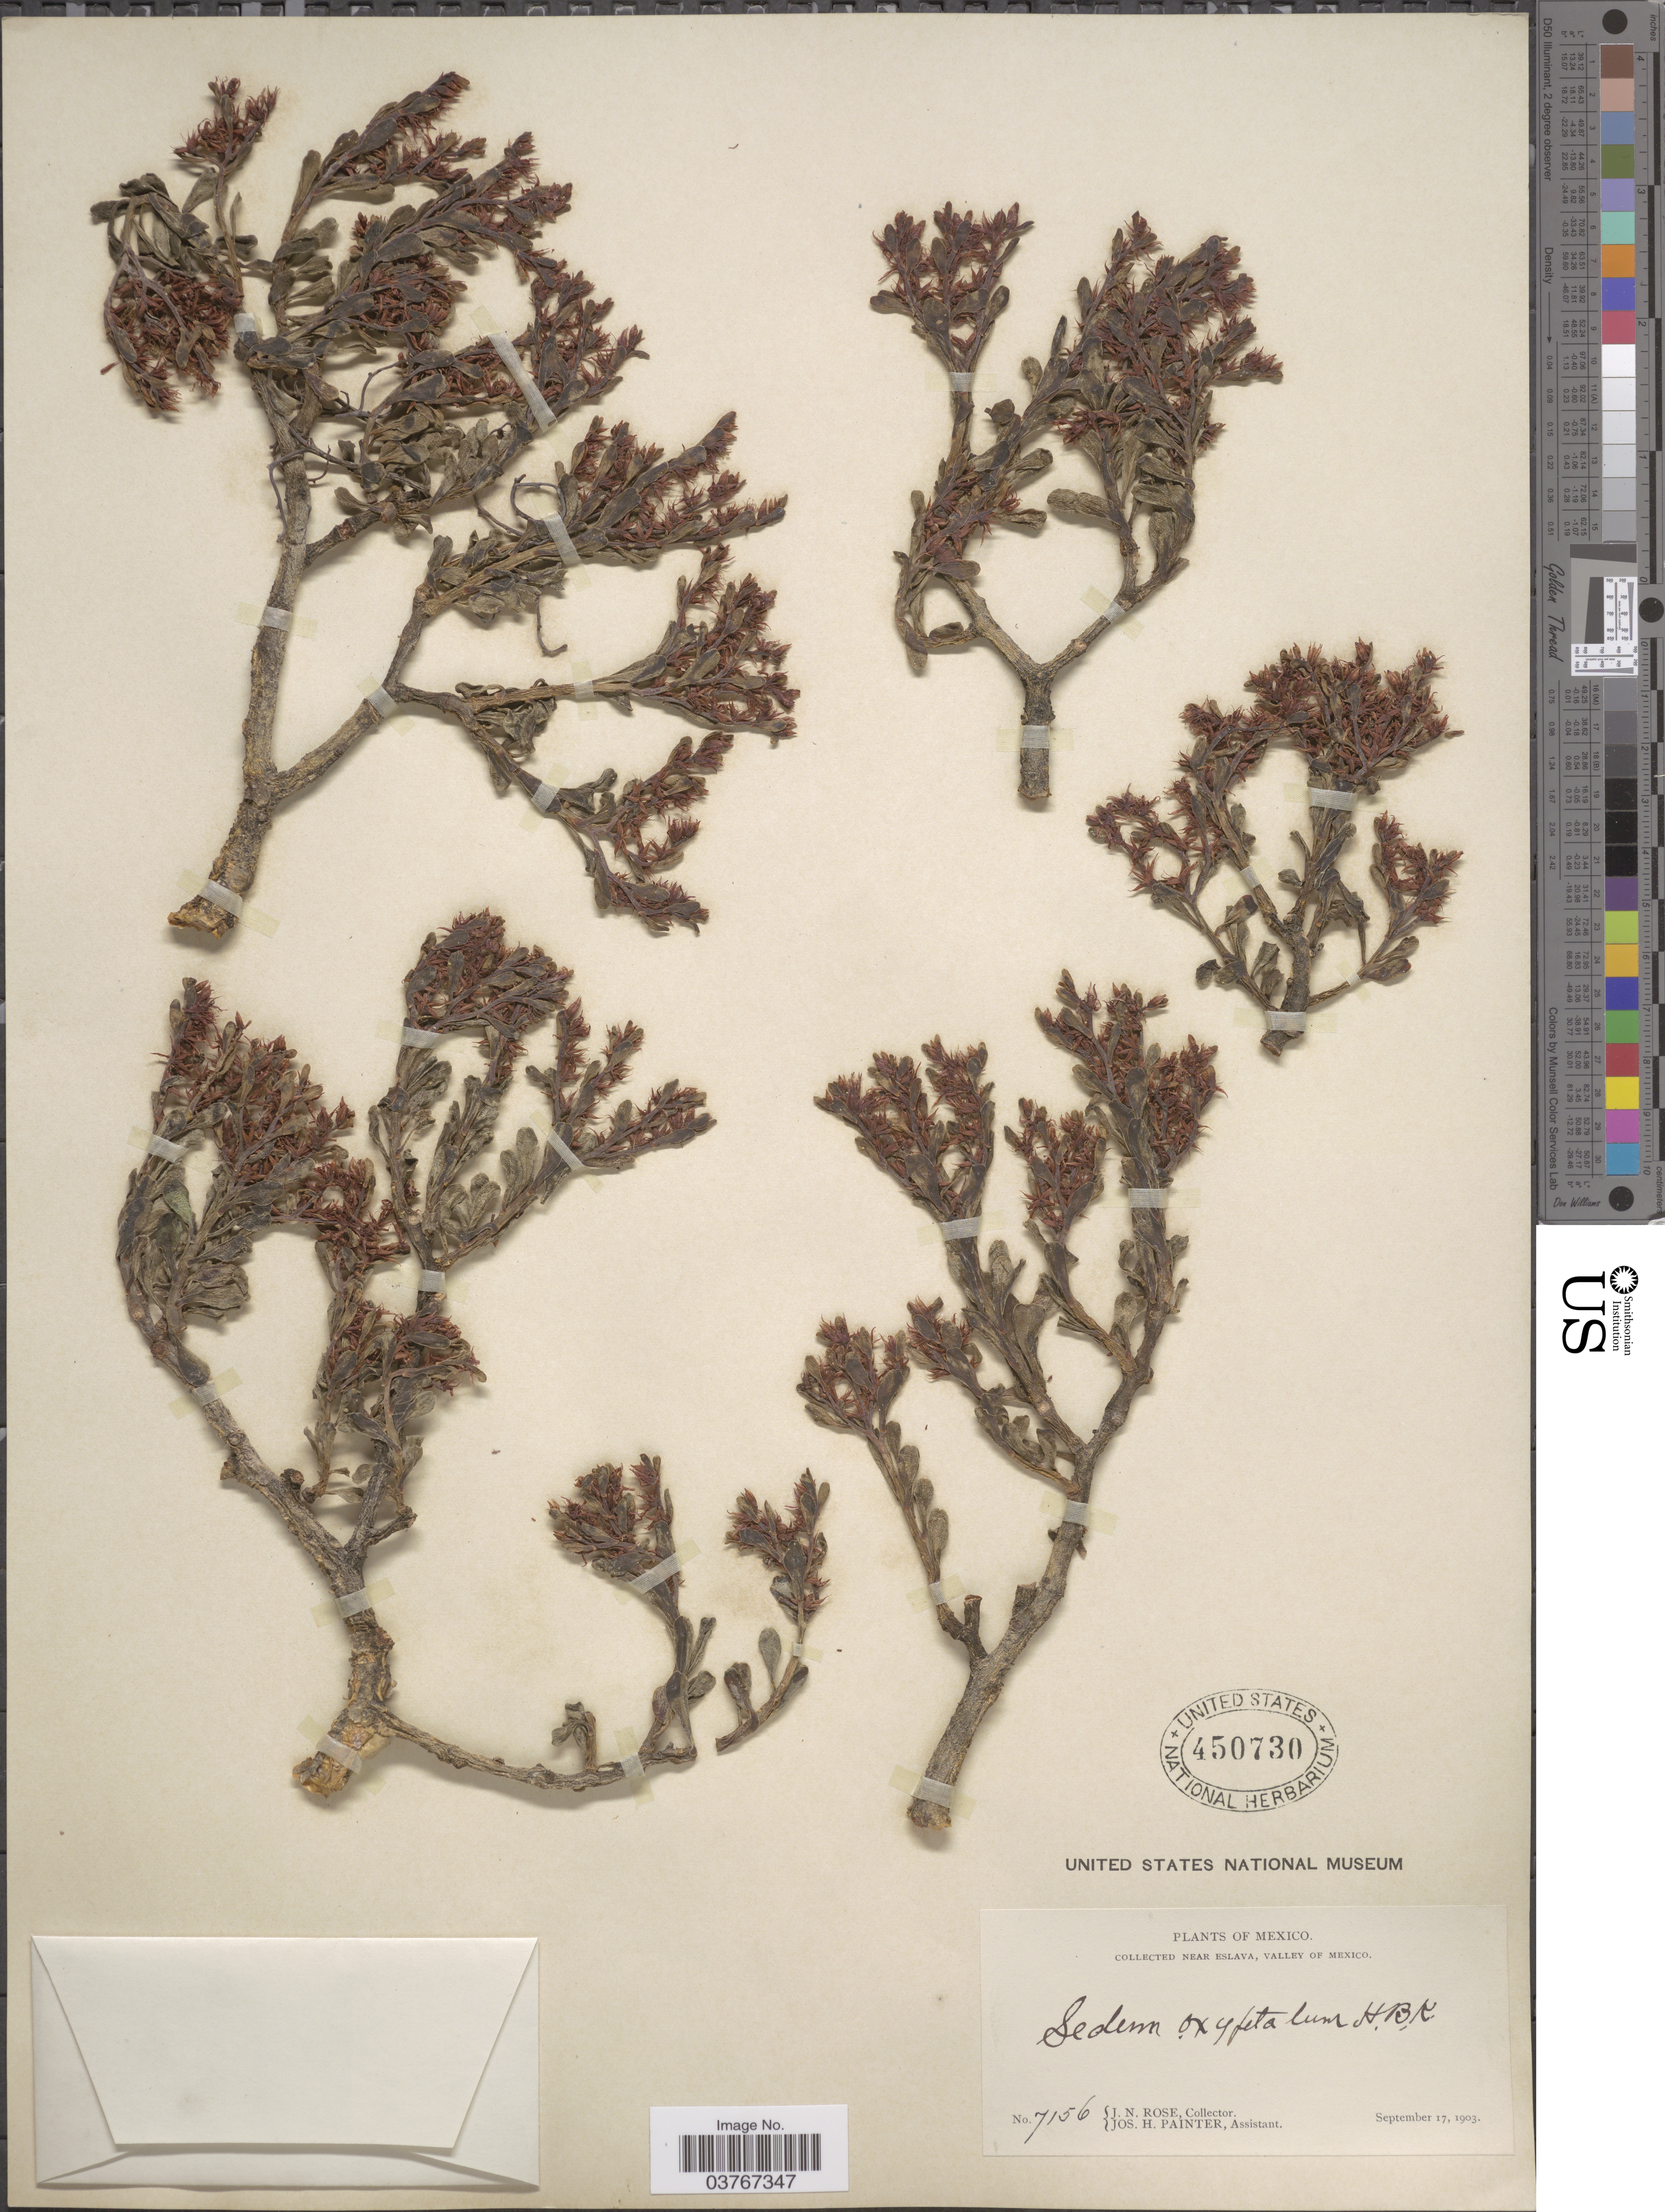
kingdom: Plantae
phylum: Tracheophyta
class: Magnoliopsida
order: Saxifragales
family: Crassulaceae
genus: Sedum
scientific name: Sedum oxypetalum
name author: Kunth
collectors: J. N. Rose & J. H. Painter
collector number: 7156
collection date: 1903-09-17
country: Mexico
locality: Near Eslava, Valley of Mexico.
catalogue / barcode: US 450730